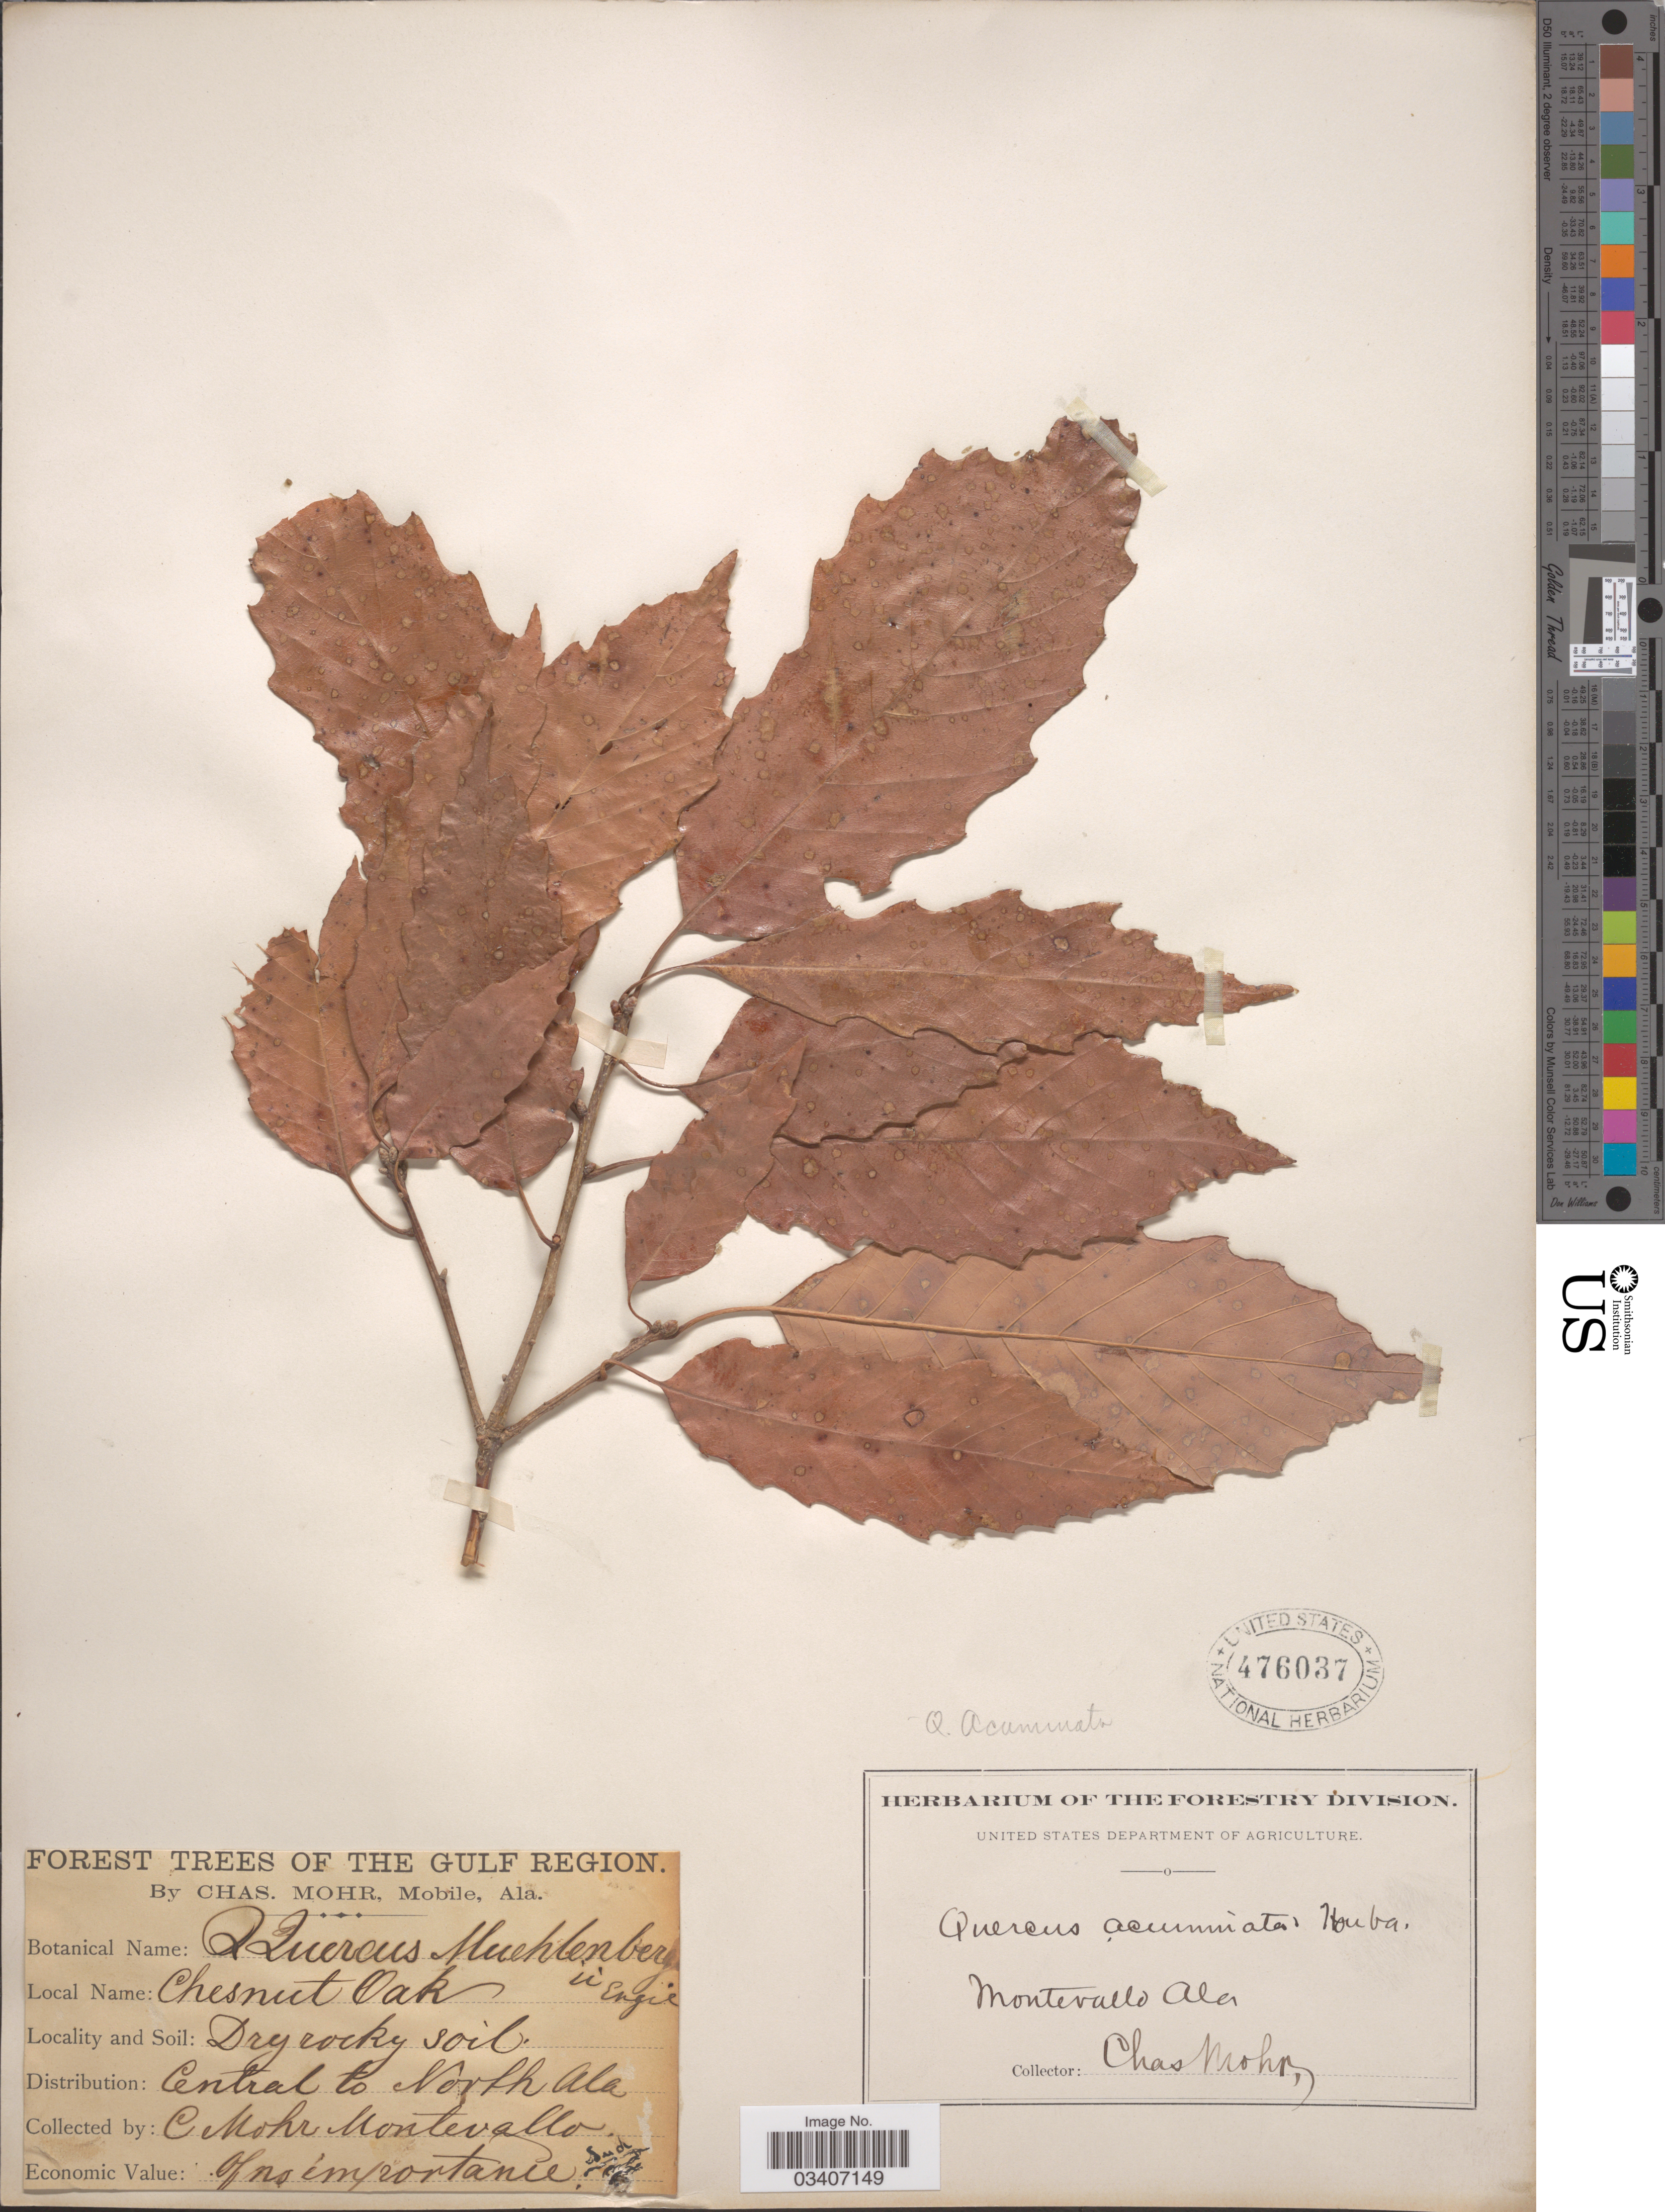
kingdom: Plantae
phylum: Tracheophyta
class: Magnoliopsida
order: Fagales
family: Fagaceae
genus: Quercus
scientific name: Quercus muehlenbergii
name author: Engelm.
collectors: Mohr, C. T. (herbarium)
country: United States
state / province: Alabama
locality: The Gulf Region. Central to North Ala. Montevallo.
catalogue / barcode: US 476037